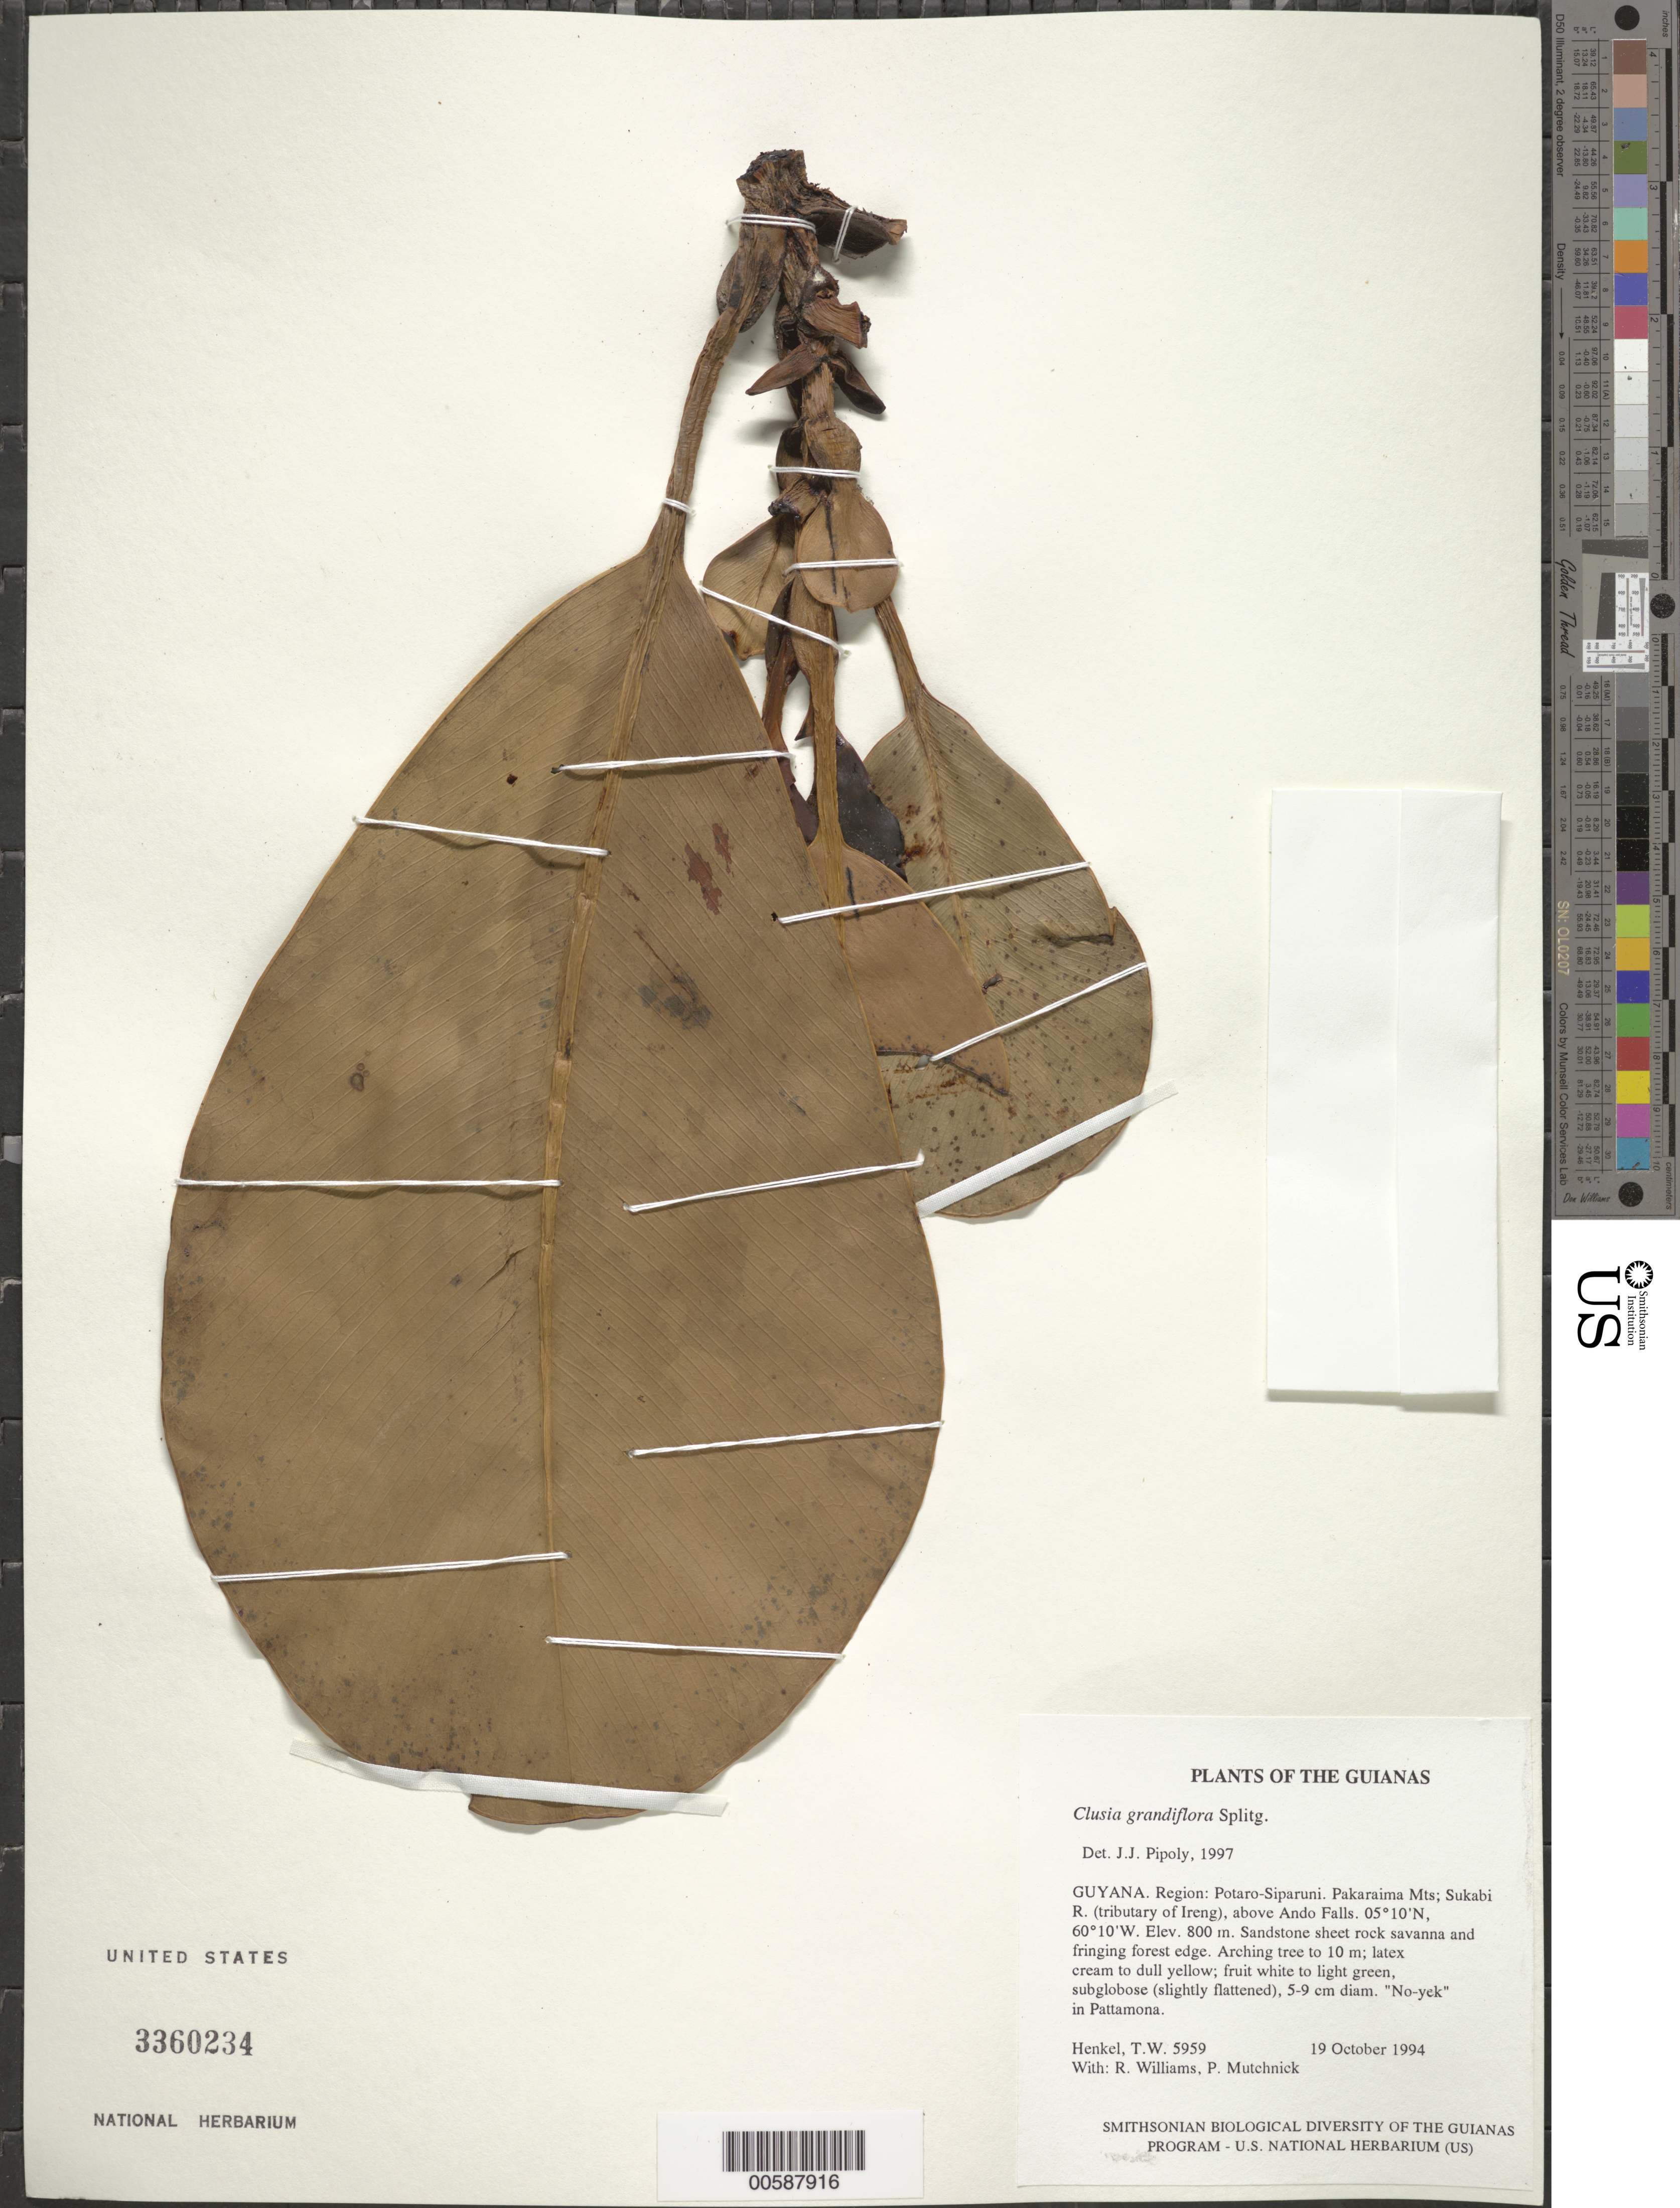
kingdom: Plantae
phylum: Tracheophyta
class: Magnoliopsida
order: Malpighiales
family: Clusiaceae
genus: Clusia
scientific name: Clusia grandiflora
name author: Splitg.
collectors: T. Henkel, R. Williams & P. Mutchnick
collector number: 5959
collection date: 1994-10-19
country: Guyana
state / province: Potaro-Siparuni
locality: Region: Potaro-Siparuni. Pakaraima Mts; Sukabi R. (tributary of Ireng), above Ando Falls.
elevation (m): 800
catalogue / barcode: US 3360234